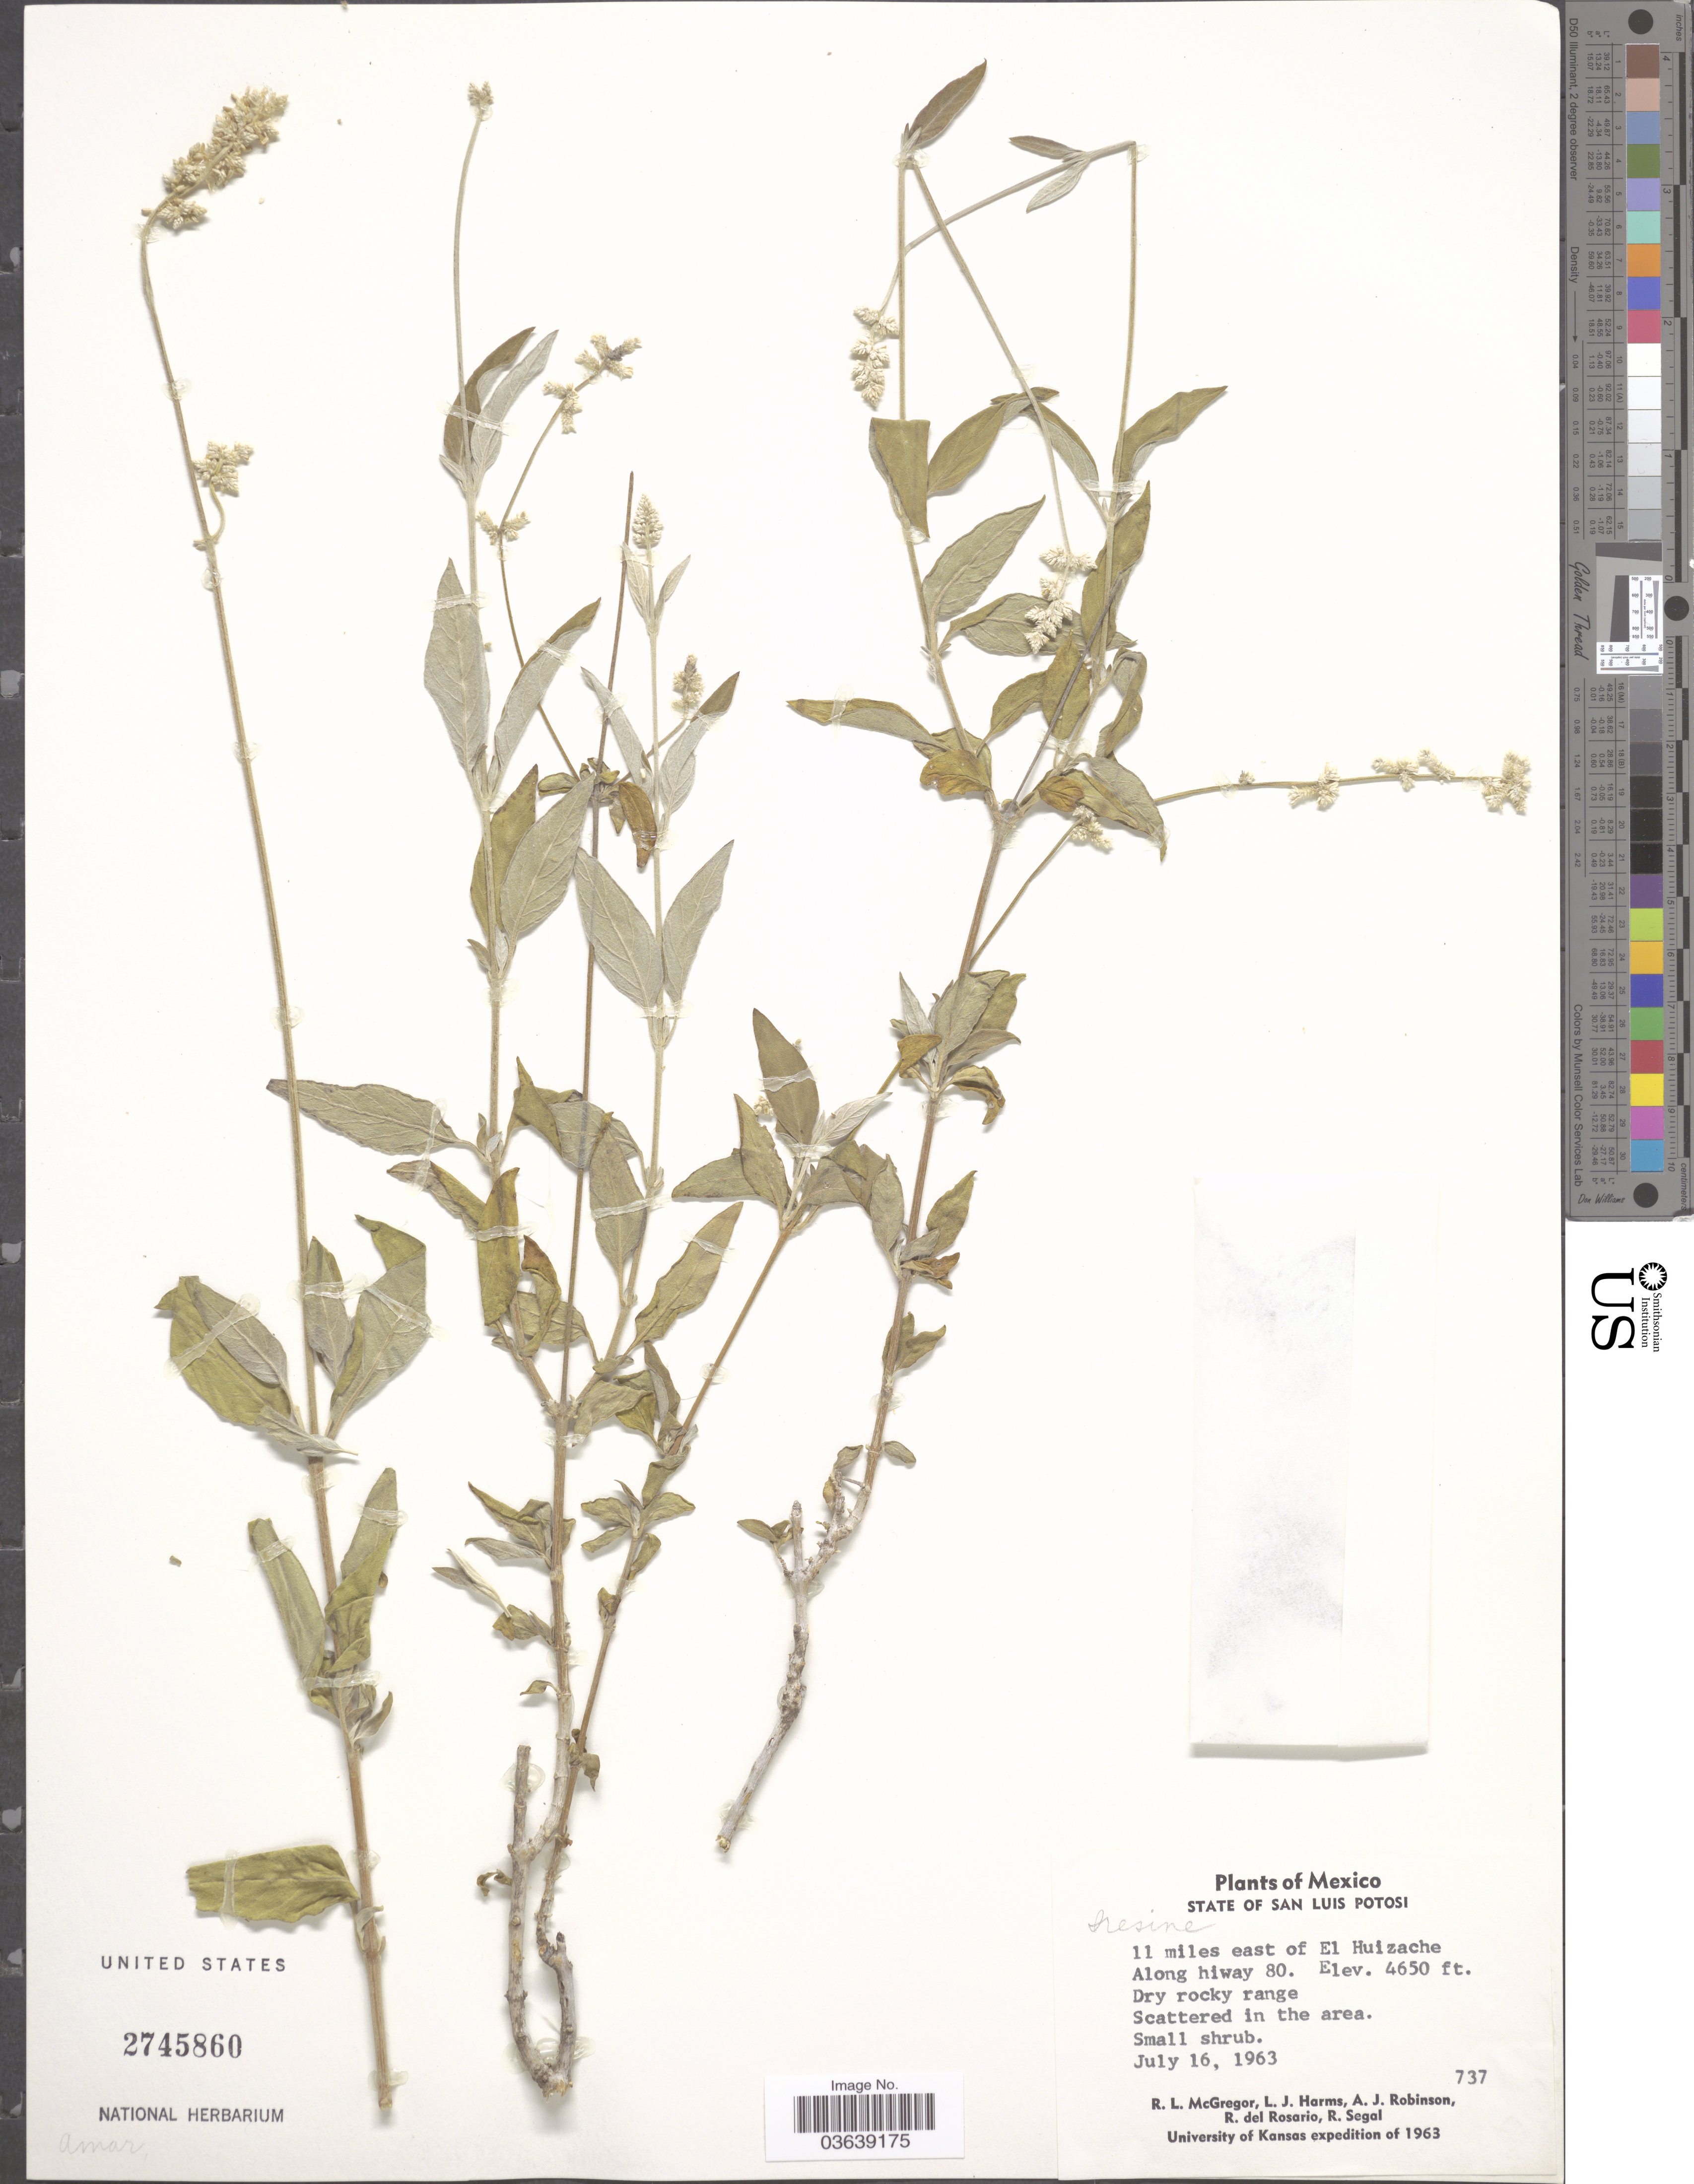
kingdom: Plantae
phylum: Tracheophyta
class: Magnoliopsida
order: Caryophyllales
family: Amaranthaceae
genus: Iresine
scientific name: Iresine sp.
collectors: R. McGregor, L. Harms, A. J. Robinson, R. del Rosario & R. Segal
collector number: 737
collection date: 1963-07-16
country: Mexico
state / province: San Luis Potosí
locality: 11 miles east of El Huizache. Along hiway 80.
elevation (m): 1417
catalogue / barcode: US 2745860